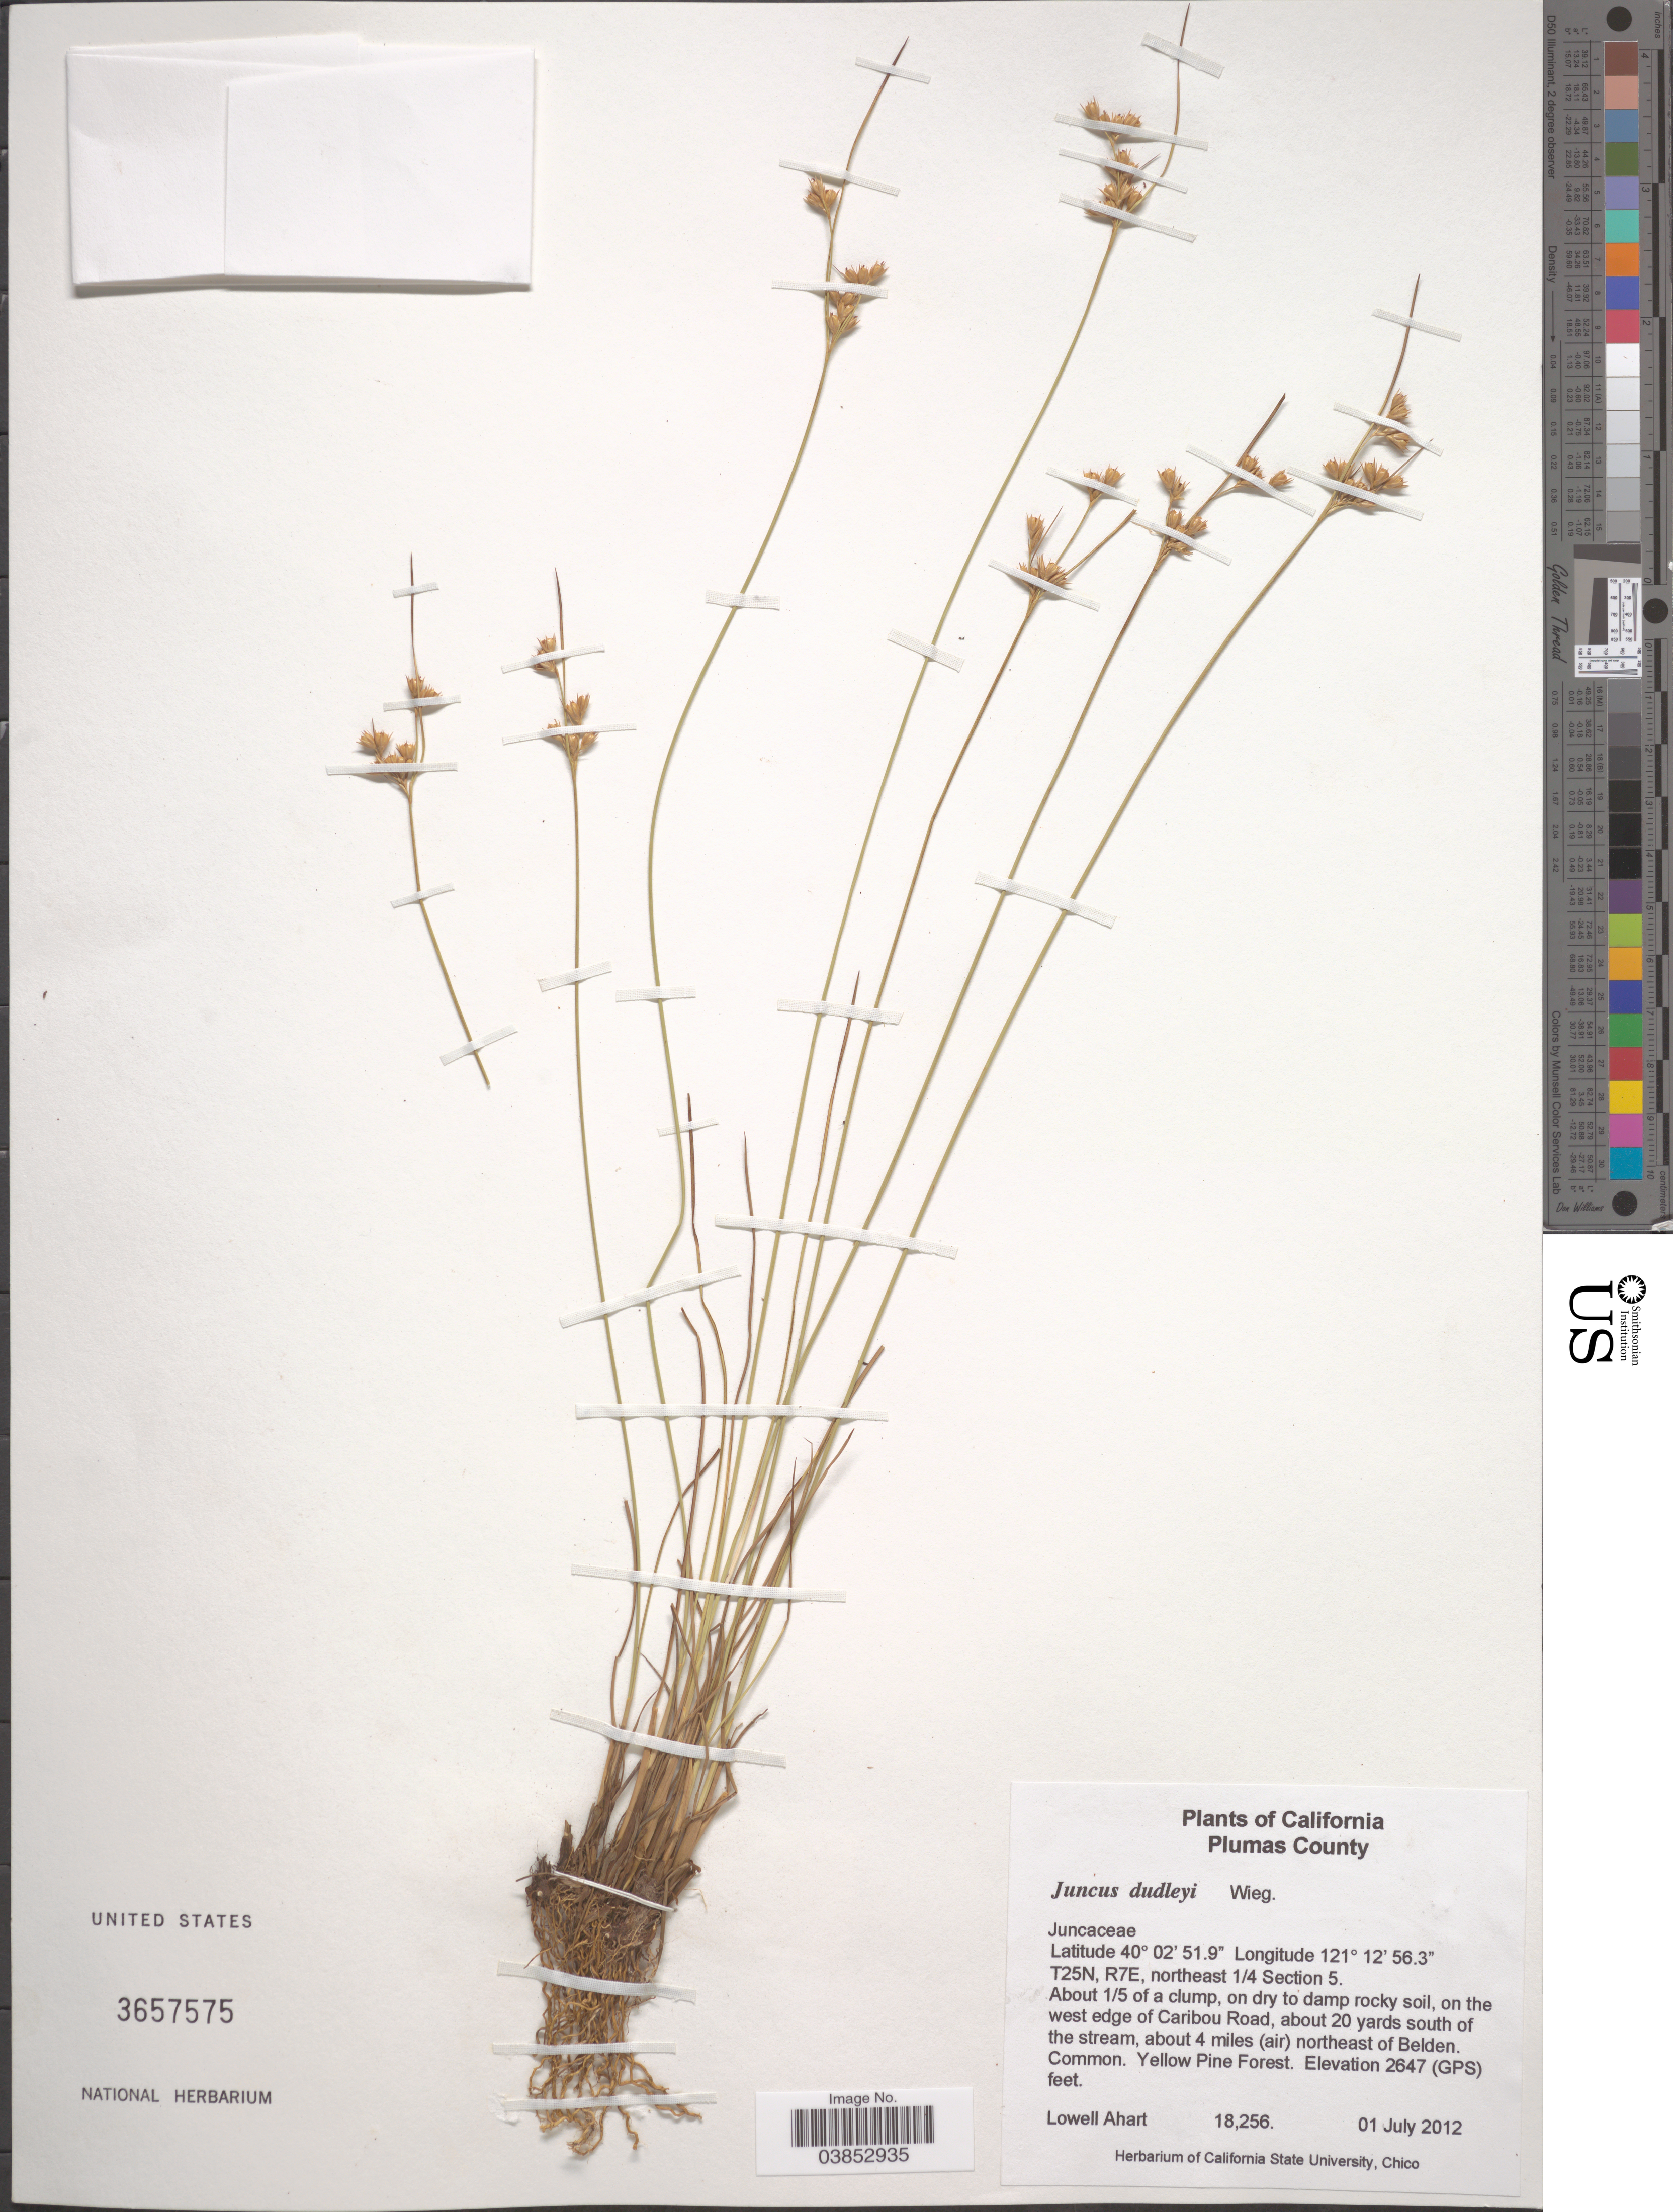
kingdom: Plantae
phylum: Tracheophyta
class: Liliopsida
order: Poales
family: Juncaceae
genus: Juncus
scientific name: Juncus dudleyi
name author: Wiegand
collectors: L. Ahart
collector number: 18256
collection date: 2012-07-01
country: United States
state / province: California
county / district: Plumas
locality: Plumas County. T25N, R7E, northeast ¼ Section 5. About 1/5 of a clump, on dry to damp rocky soil, on the west edge of Caribou Road, about 20 yards south of the stream, about 4 miles (air) northeast of Belden.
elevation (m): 807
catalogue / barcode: US 3657575